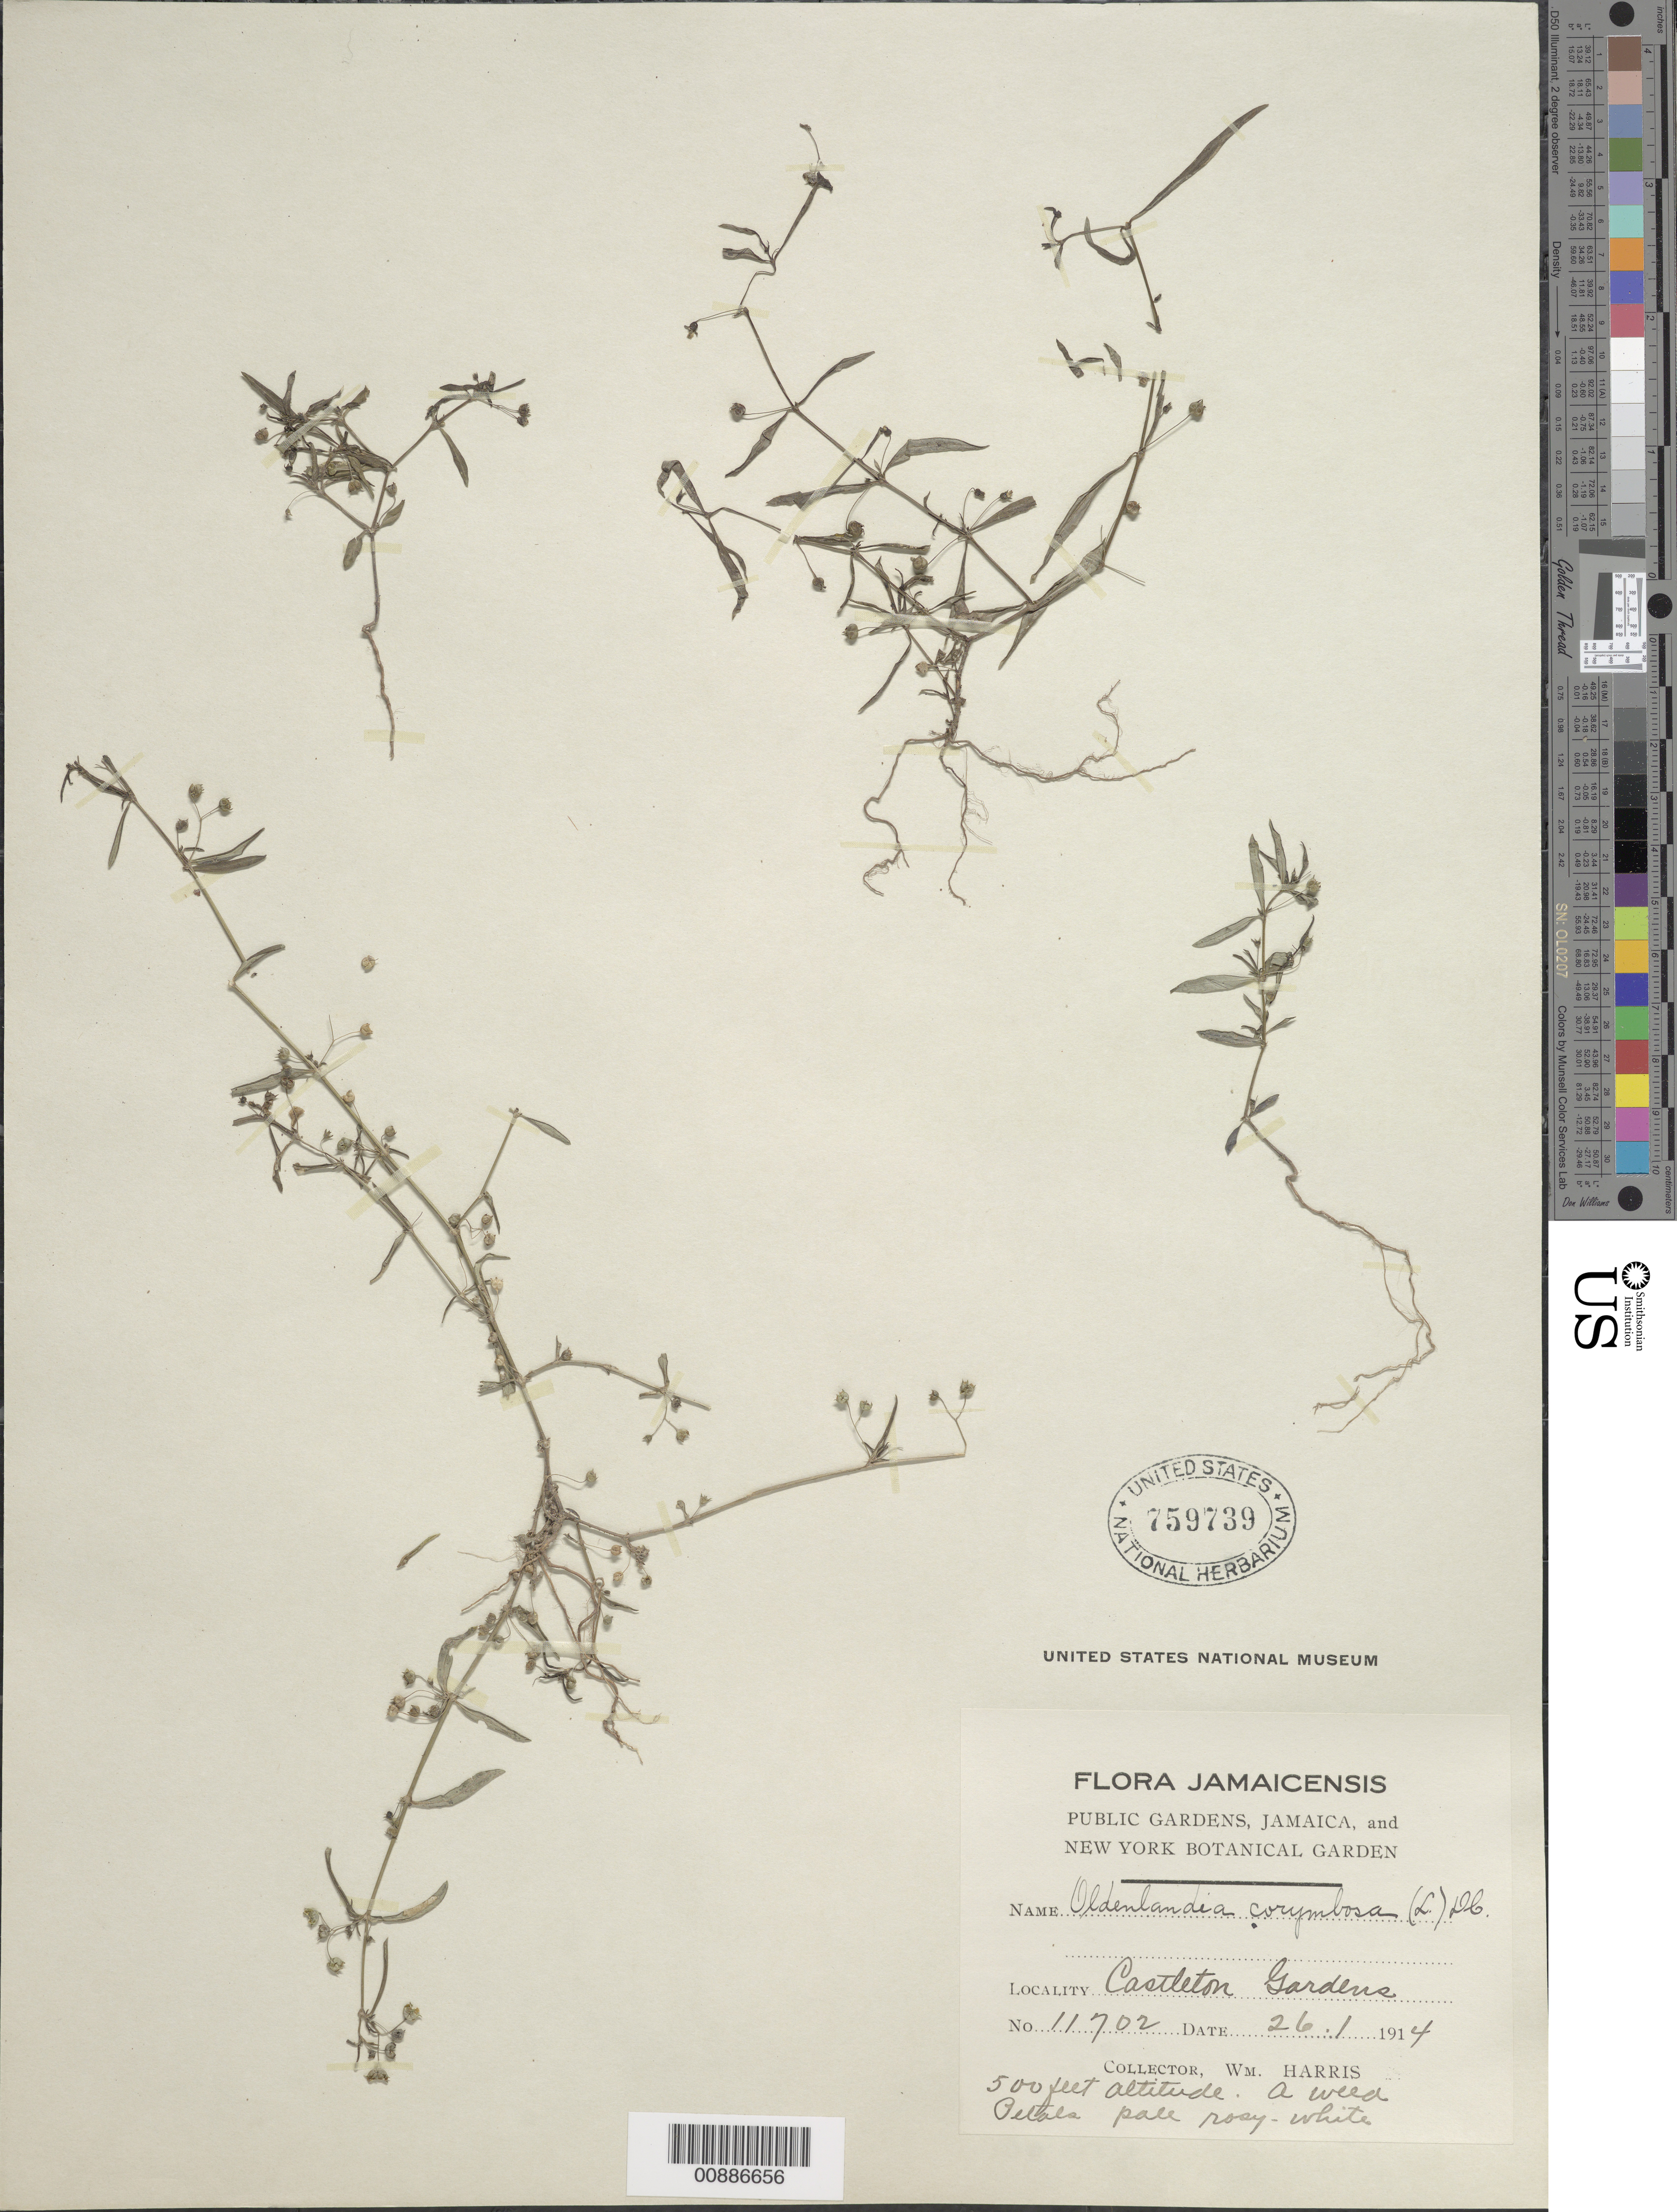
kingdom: Plantae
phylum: Tracheophyta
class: Magnoliopsida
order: Gentianales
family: Rubiaceae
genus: Oldenlandia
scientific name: Oldenlandia corymbosa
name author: L.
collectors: W. H. Harris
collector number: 11702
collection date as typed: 26 Jan 1914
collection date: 1914-01-26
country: Jamaica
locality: Castleton Gardens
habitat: Weed in gardens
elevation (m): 152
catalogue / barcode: US 759739